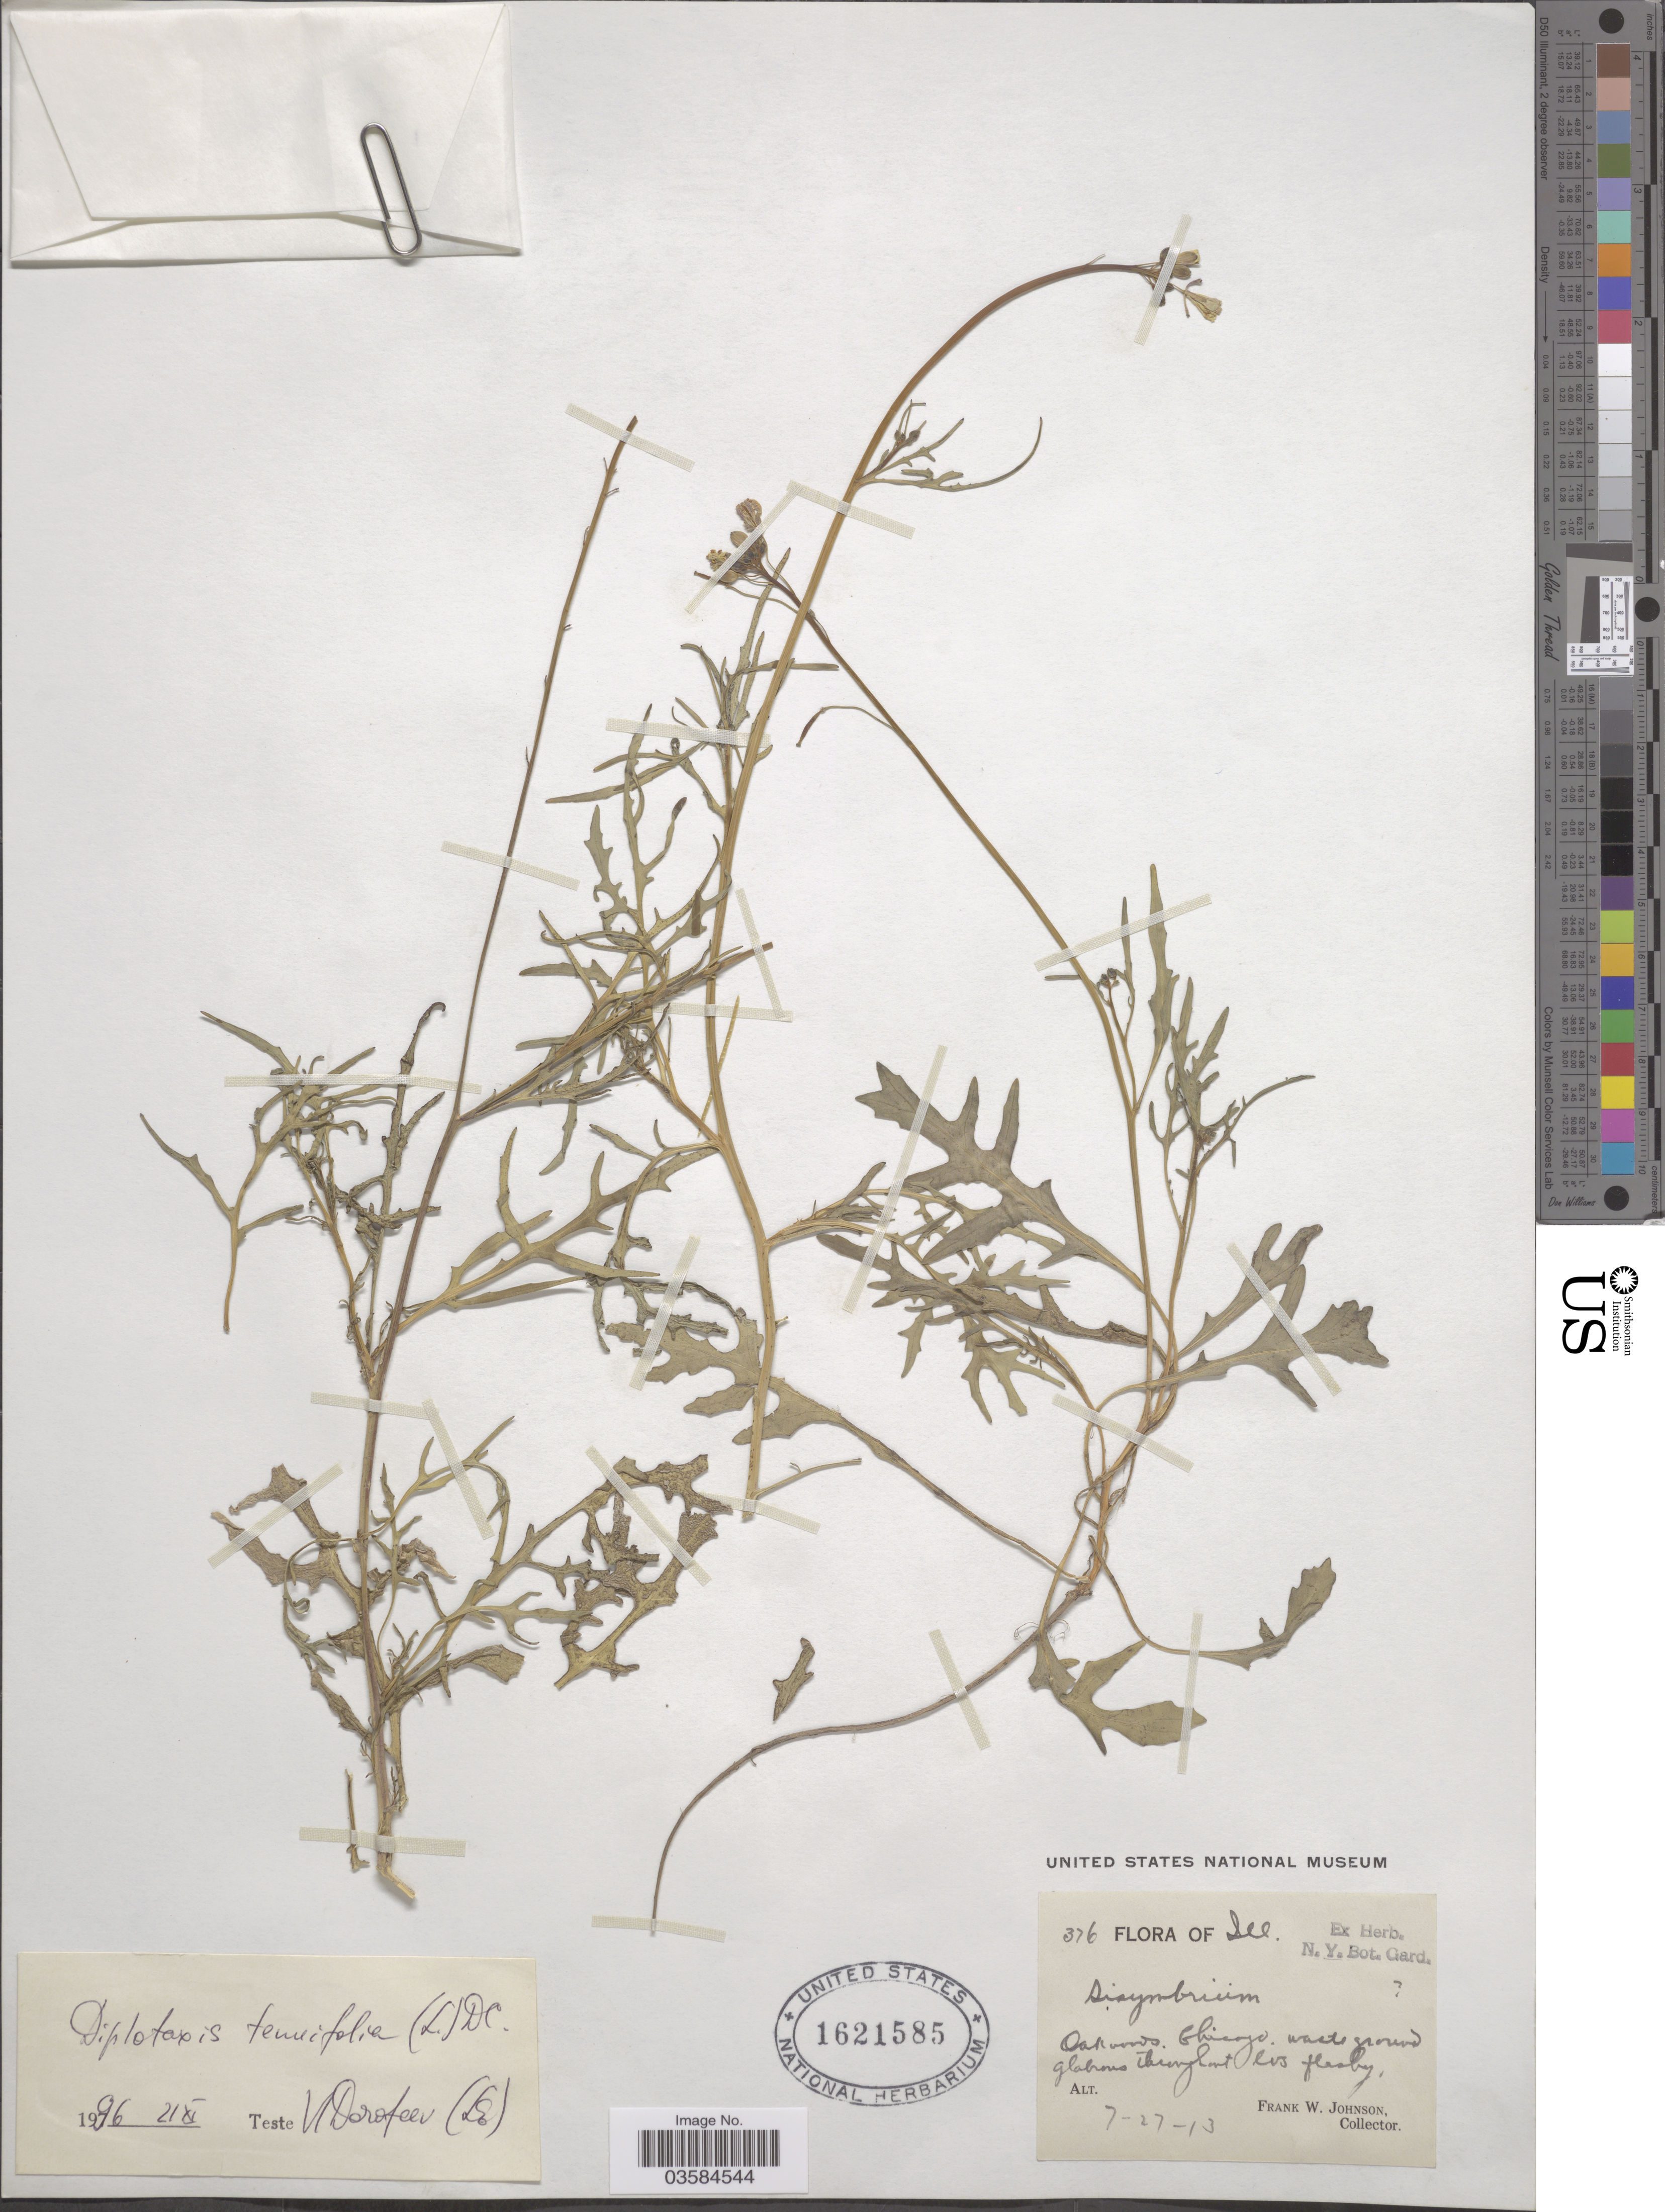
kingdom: Plantae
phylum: Tracheophyta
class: Magnoliopsida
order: Brassicales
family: Brassicaceae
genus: Diplotaxis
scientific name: Diplotaxis tenuifolia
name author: (L.) DC.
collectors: F. W. Johnson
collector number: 376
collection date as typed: Transcribed d/m/y: 27/7/13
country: United States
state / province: Illinois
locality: Oakwoods. Chicago.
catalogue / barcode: US 1621585